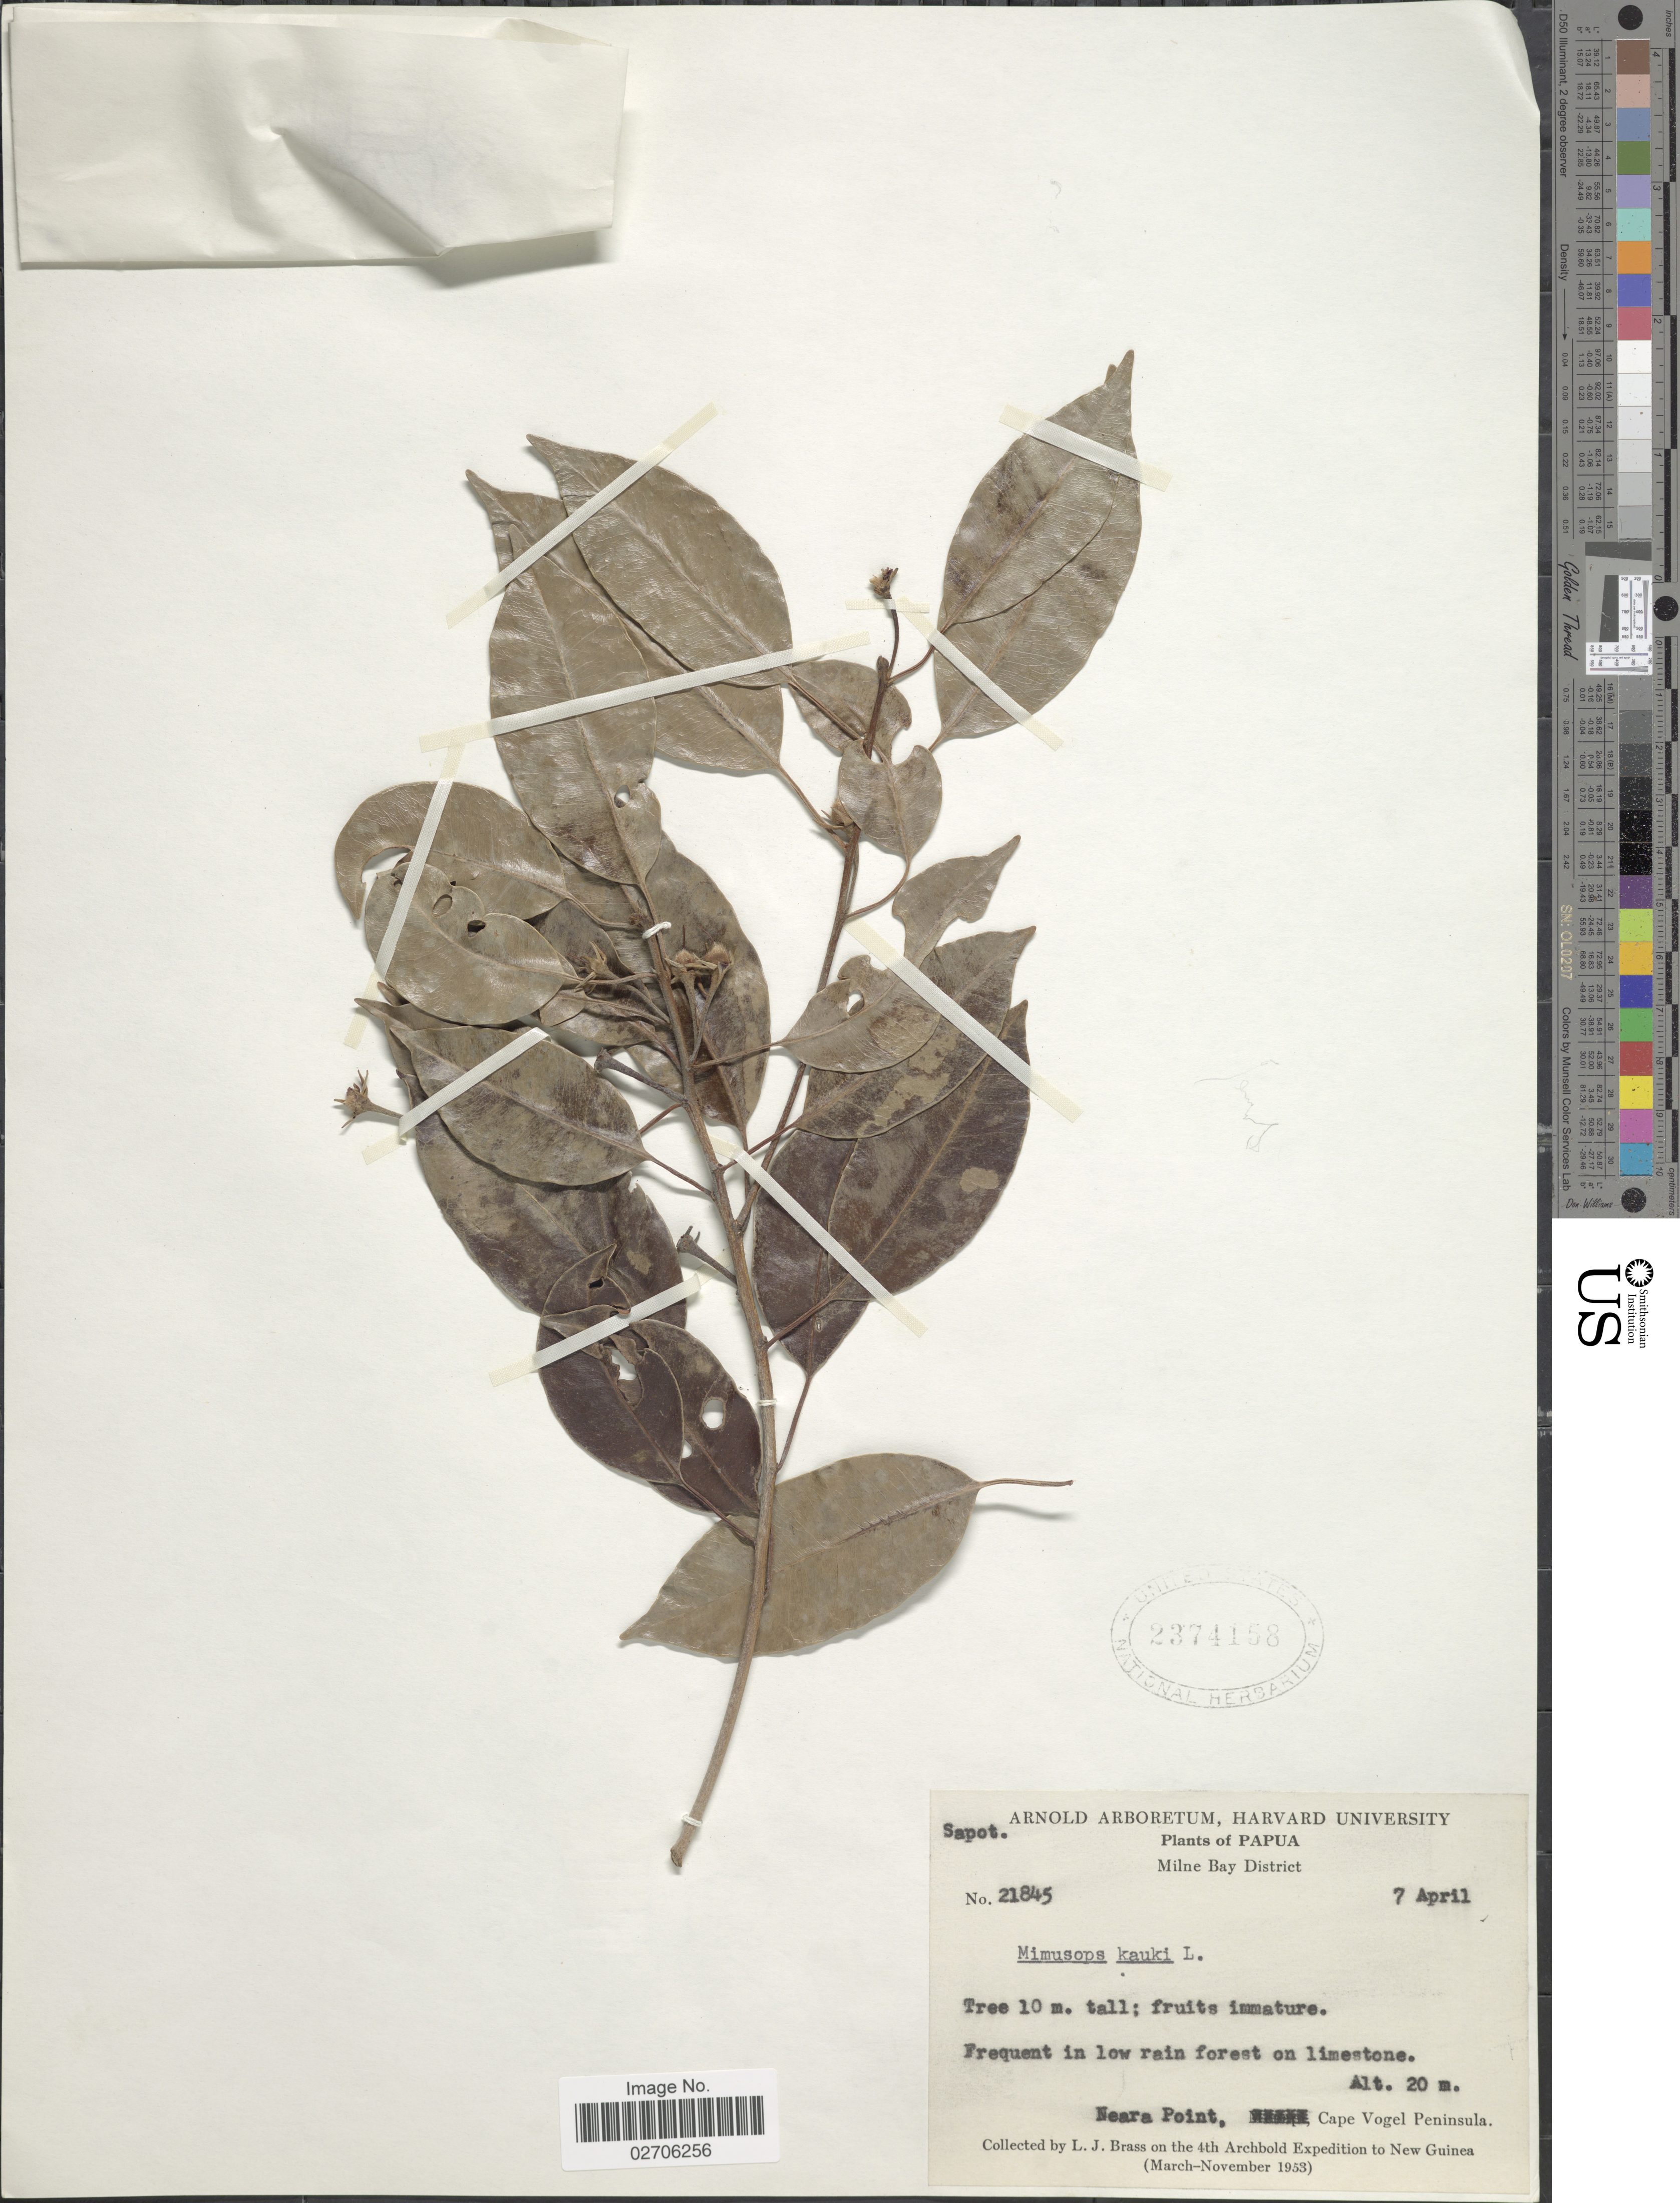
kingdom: Plantae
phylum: Tracheophyta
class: Magnoliopsida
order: Ericales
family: Sapotaceae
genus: Mimusops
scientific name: Mimusops kauki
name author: L.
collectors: L. J. Brass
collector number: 21845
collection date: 1953-04-07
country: Papua New Guinea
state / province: Milne Bay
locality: Papua. Milne Bay District. Neara Point, Cape Vogel Peninsula. New Guinea.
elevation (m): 20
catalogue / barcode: US 2374158